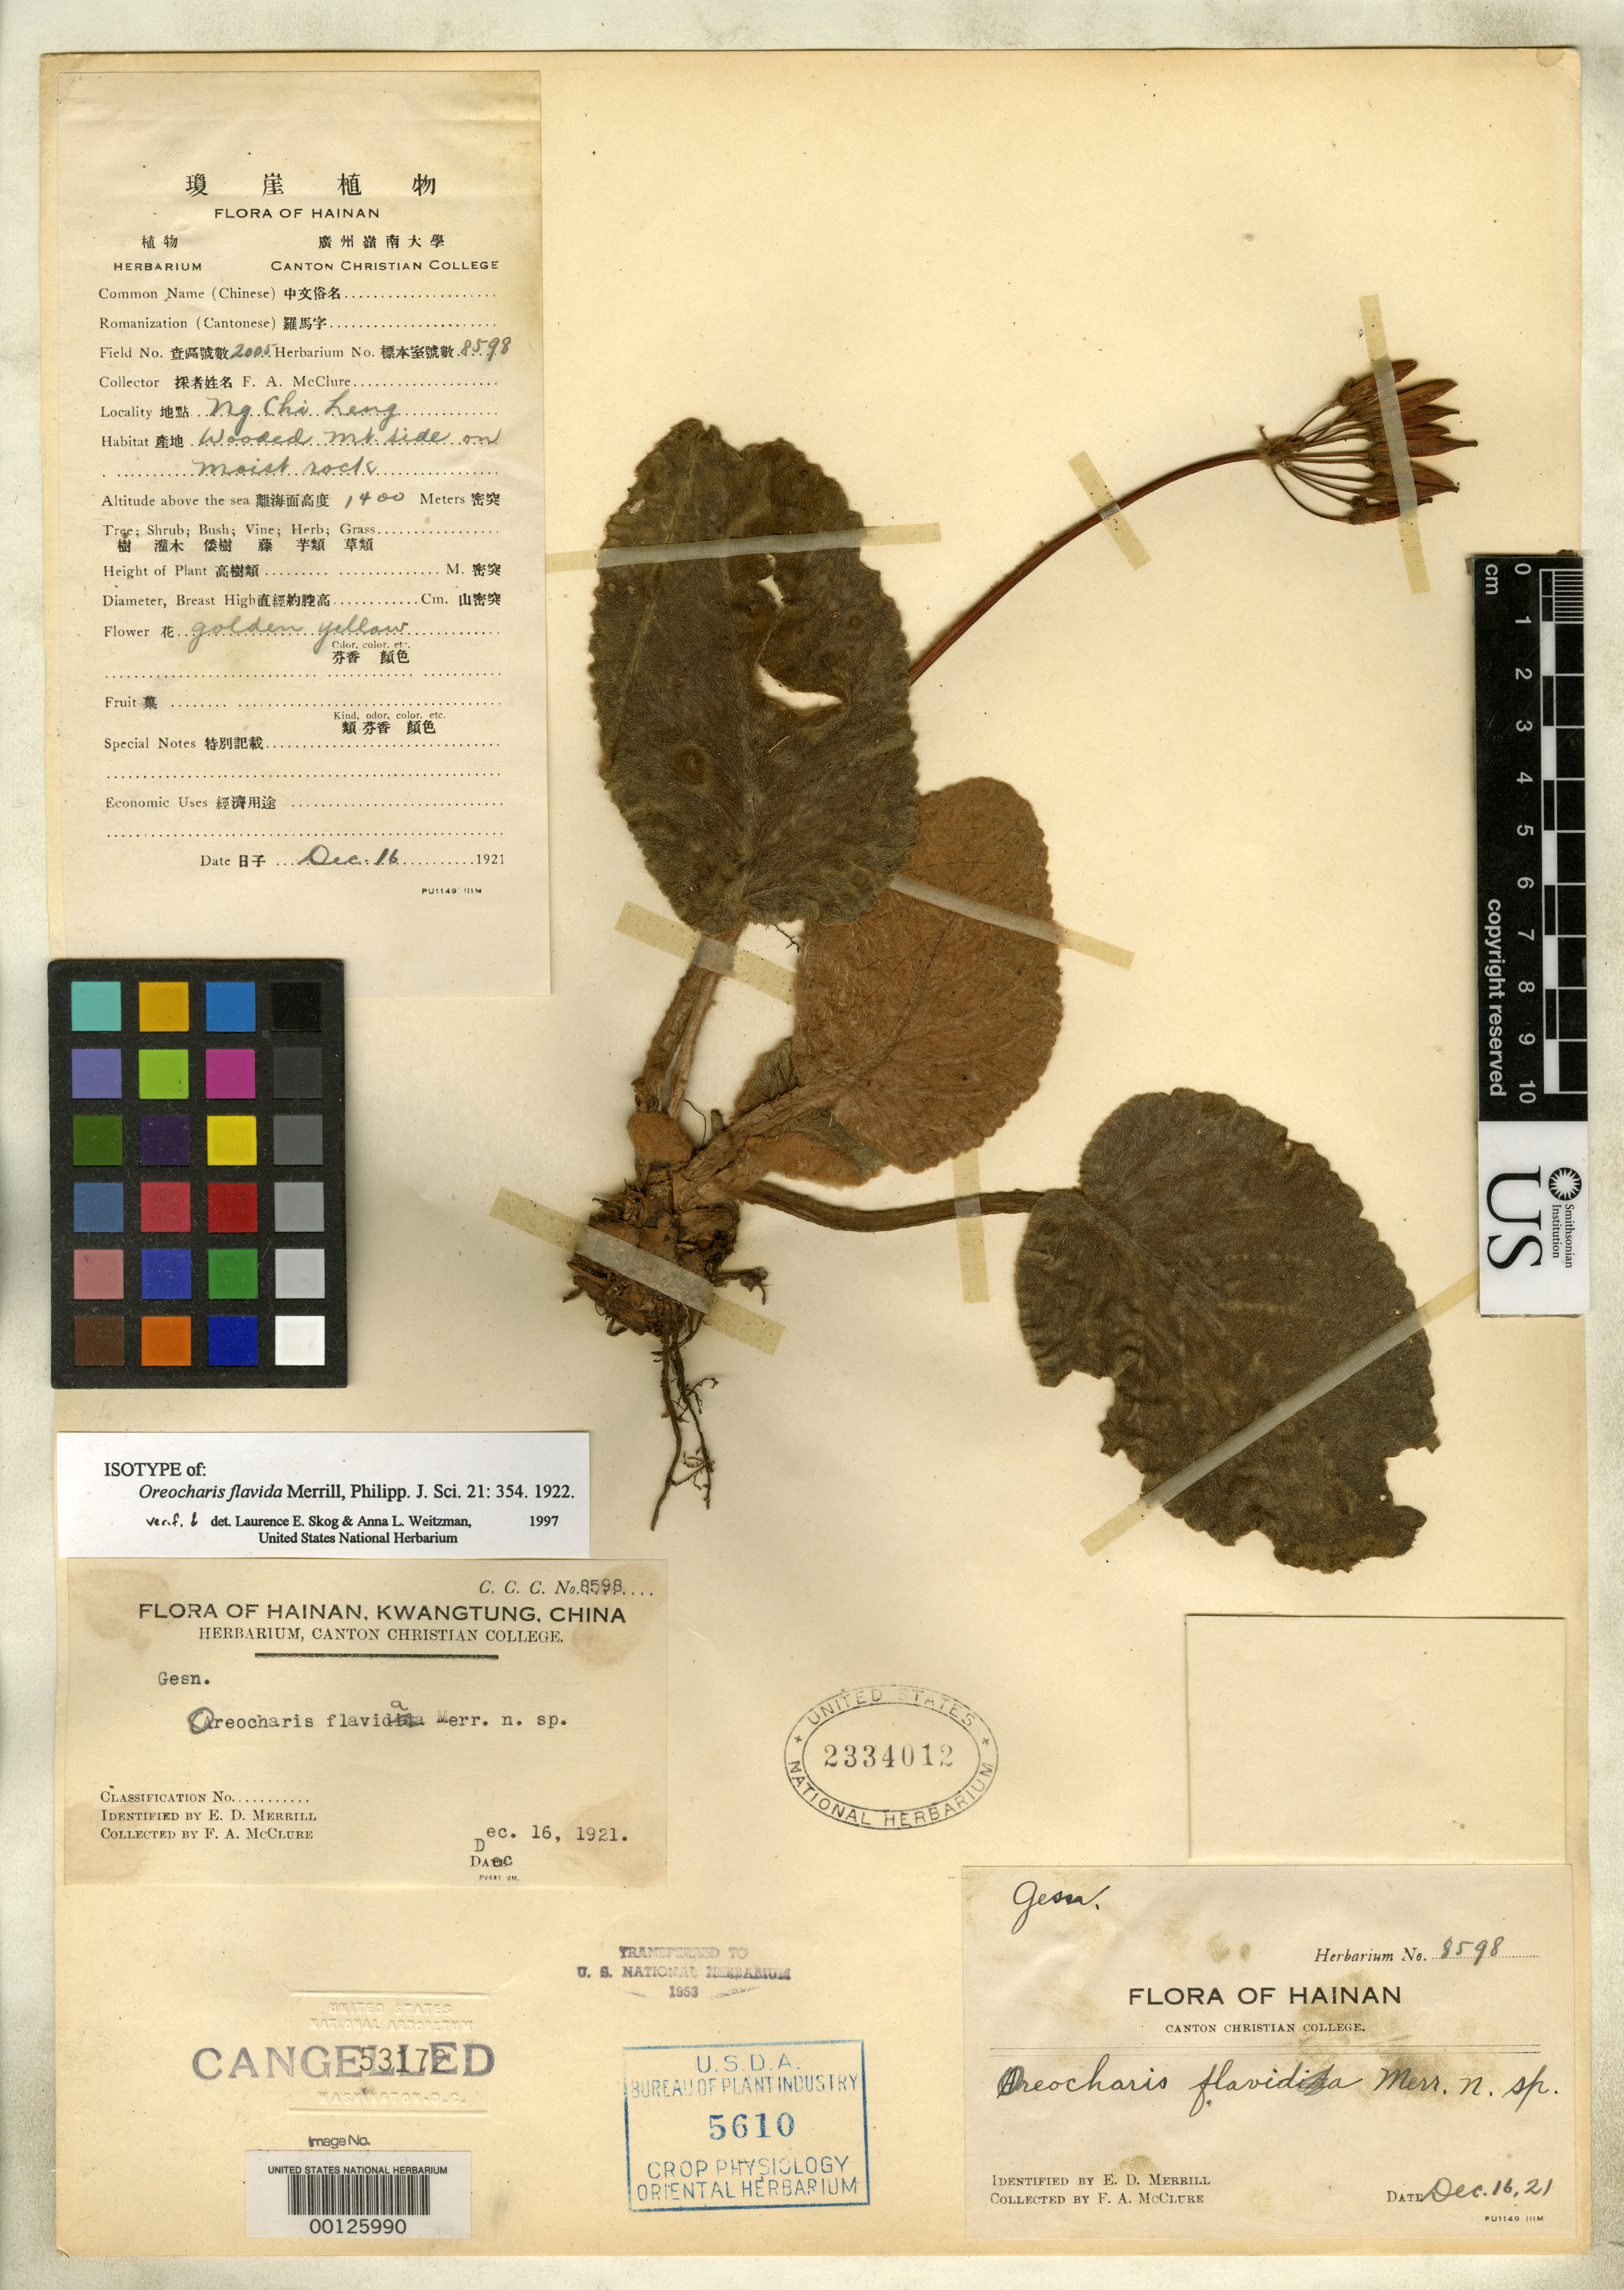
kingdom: Plantae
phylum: Tracheophyta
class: Magnoliopsida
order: Lamiales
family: Gesneriaceae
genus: Oreocharis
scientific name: Oreocharis flavida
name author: Merr.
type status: Isotype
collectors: F. A. McClure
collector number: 2005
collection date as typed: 16 Dec 1921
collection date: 1921-12-16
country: China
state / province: Hainan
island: Hainan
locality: Ng Chi Leng.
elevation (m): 1400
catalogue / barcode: US 2334012